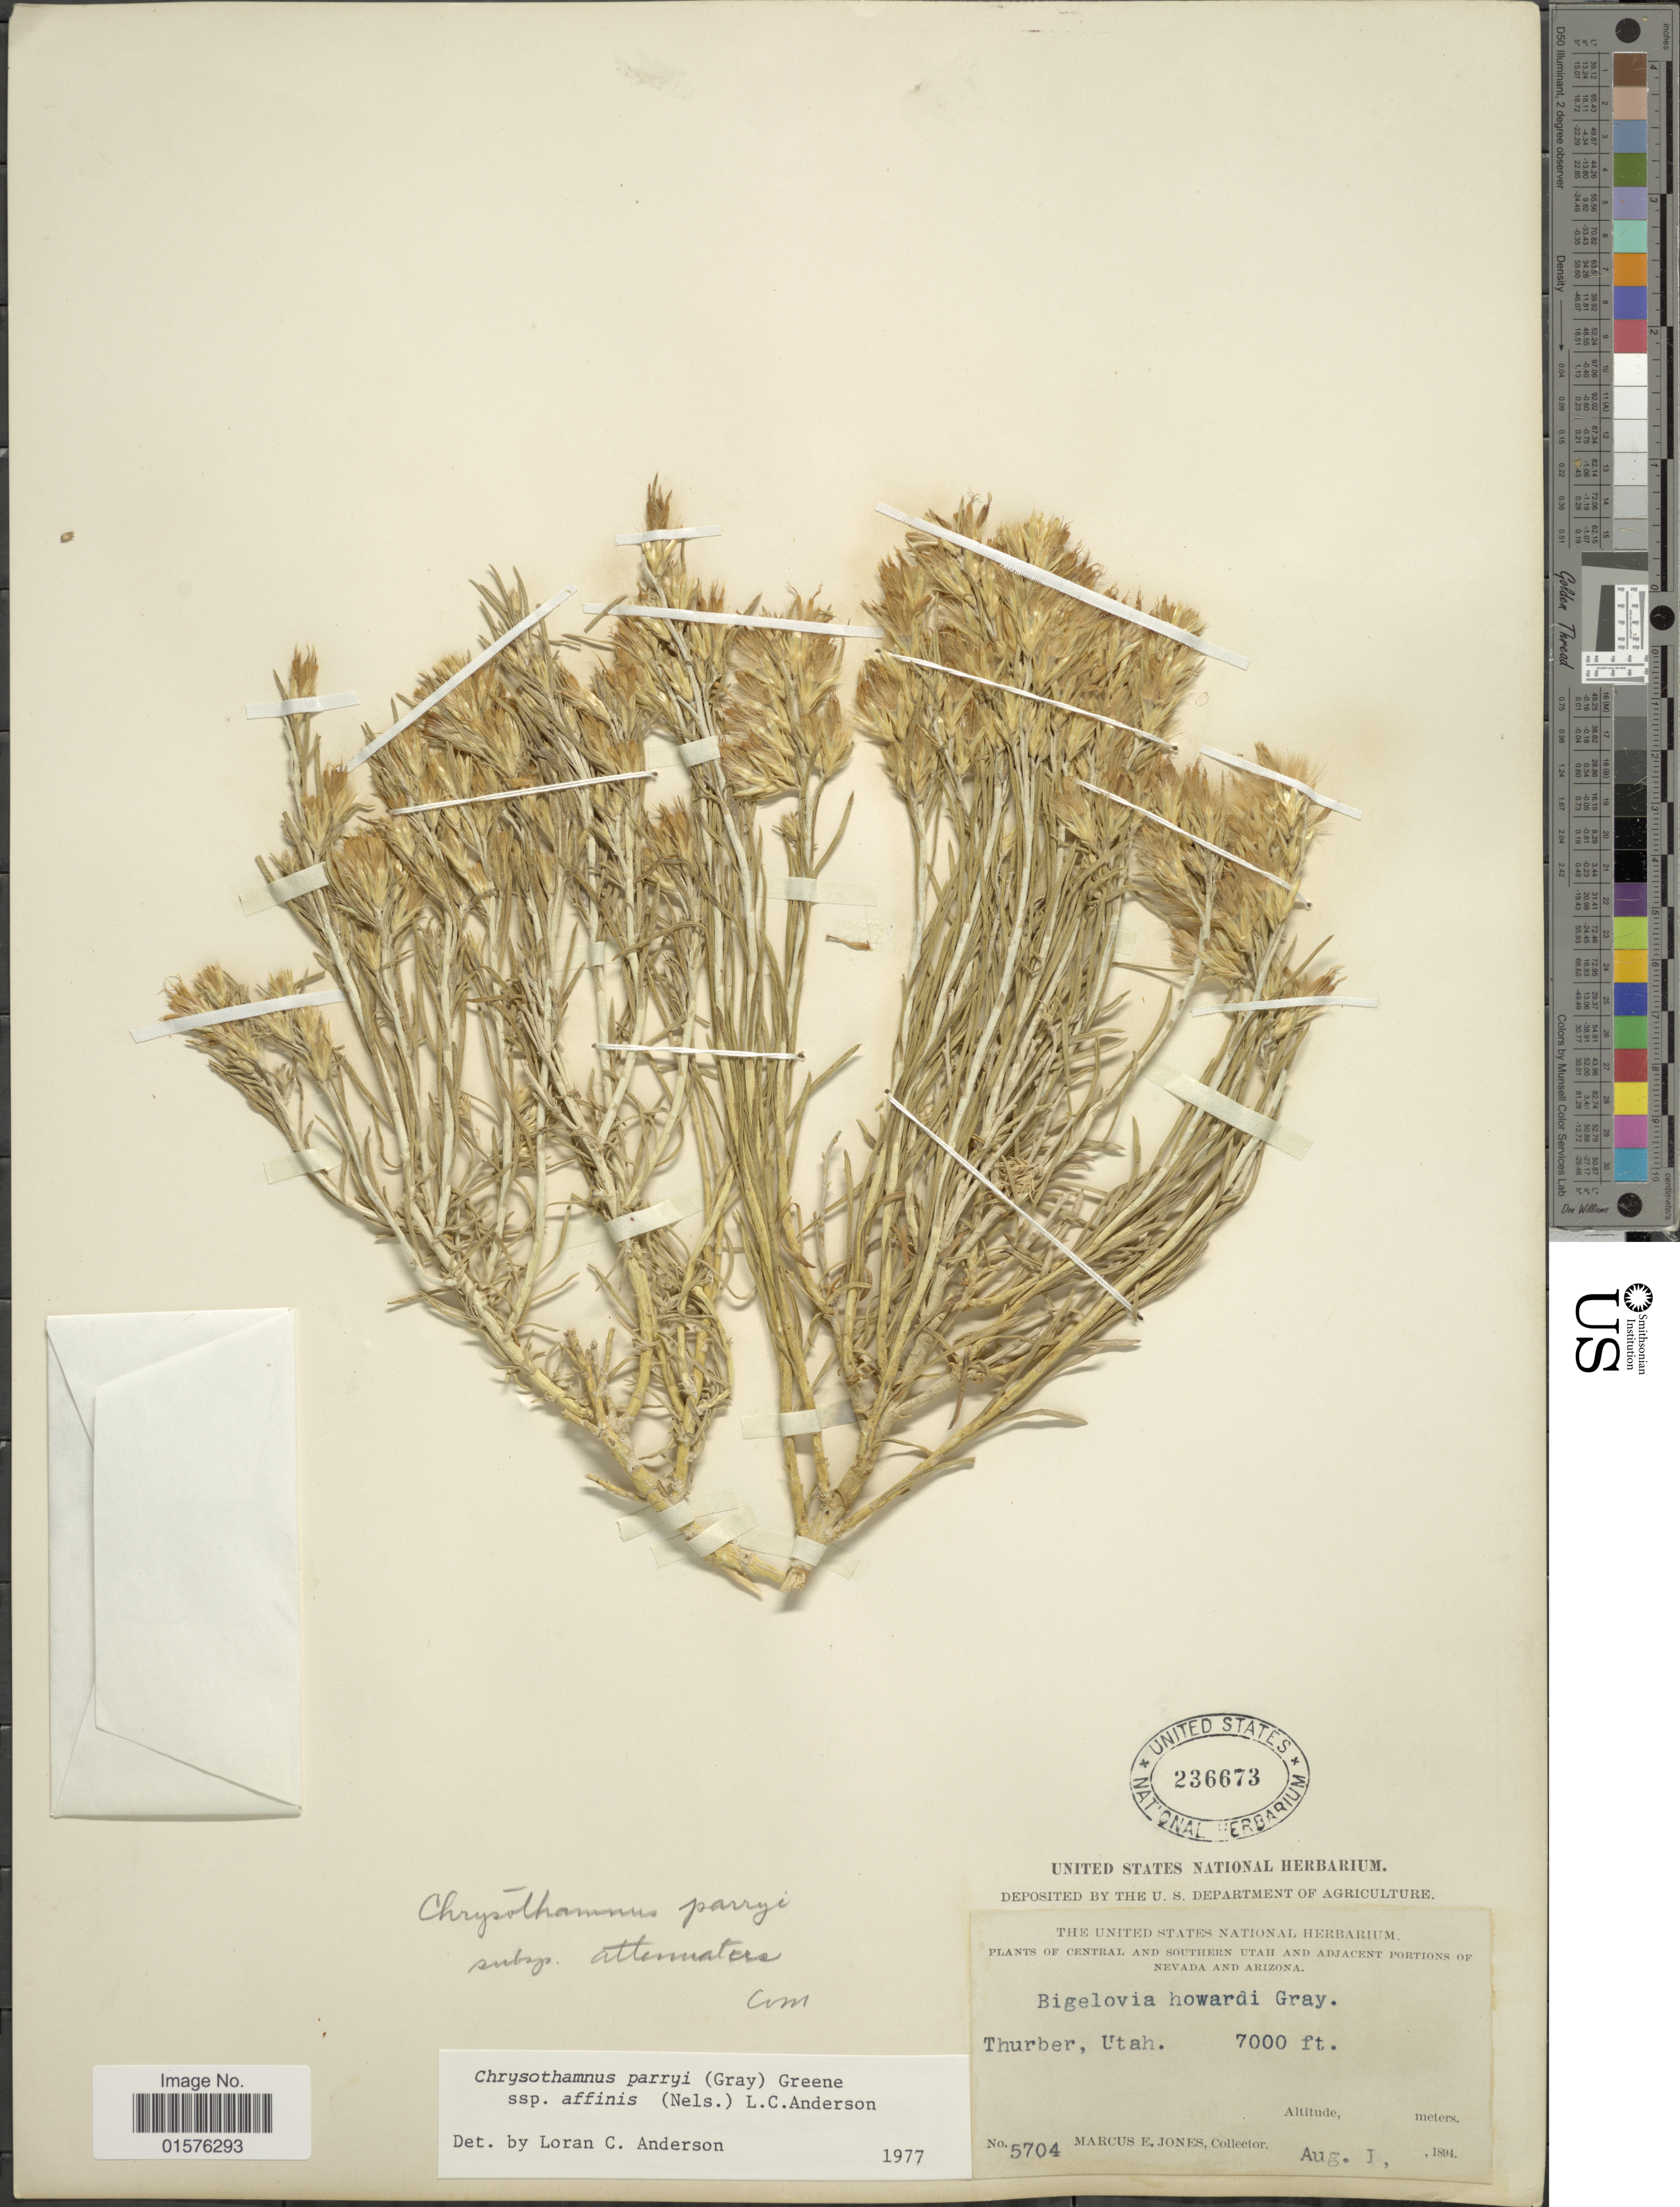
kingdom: Plantae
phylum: Tracheophyta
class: Magnoliopsida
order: Asterales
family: Asteraceae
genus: Ericameria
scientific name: Ericameria parryi var. affinis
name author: (A. Nelson) G.L. Nesom & G.I. Baird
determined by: Urbatsch, Lowell E., Curator (LSU), Louisiana State University (UNITED STATES)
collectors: M. E. Jones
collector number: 5704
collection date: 1894-08-01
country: United States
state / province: Utah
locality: Central and Southern Utah, Thurber.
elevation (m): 2134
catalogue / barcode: US 236673